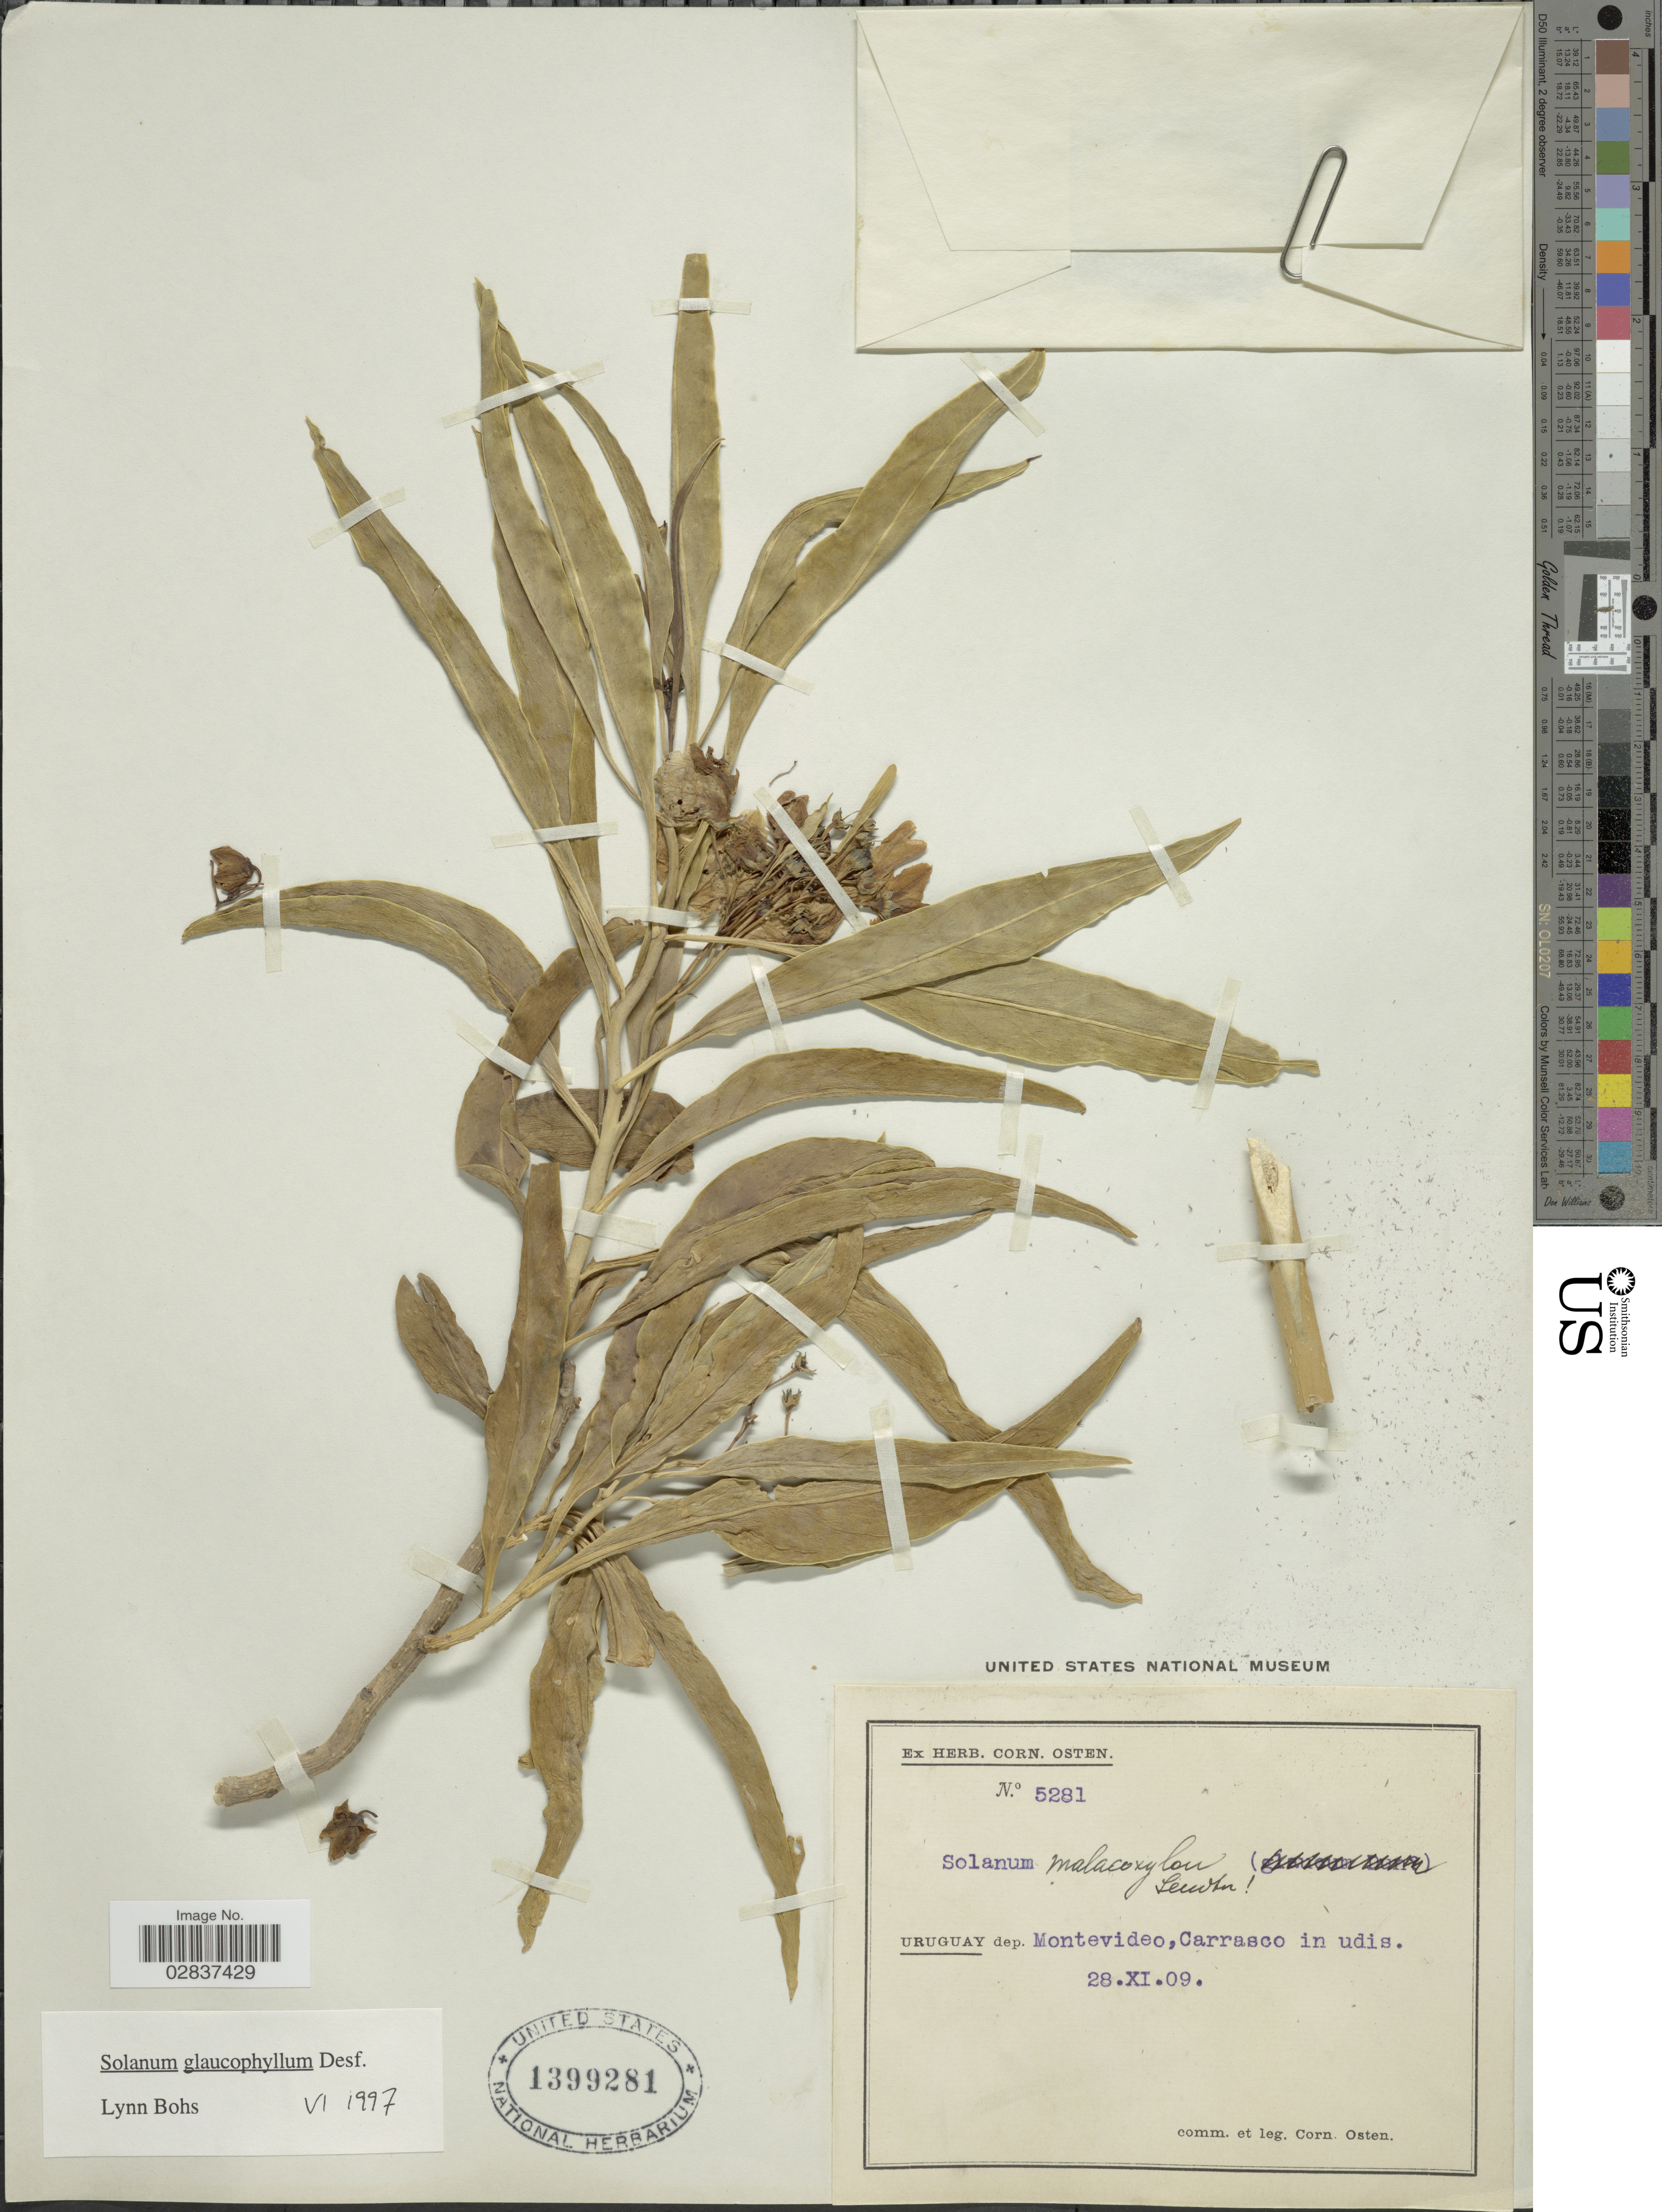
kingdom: Plantae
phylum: Tracheophyta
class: Magnoliopsida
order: Solanales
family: Solanaceae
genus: Solanum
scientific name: Solanum glaucophyllum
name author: Desf.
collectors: C. Osten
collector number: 5281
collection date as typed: Transcribed d/m/y: 28/11/9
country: Uruguay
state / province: Montevideo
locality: Dep. Montevideo, Carrasco in udis.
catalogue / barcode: US 1399281